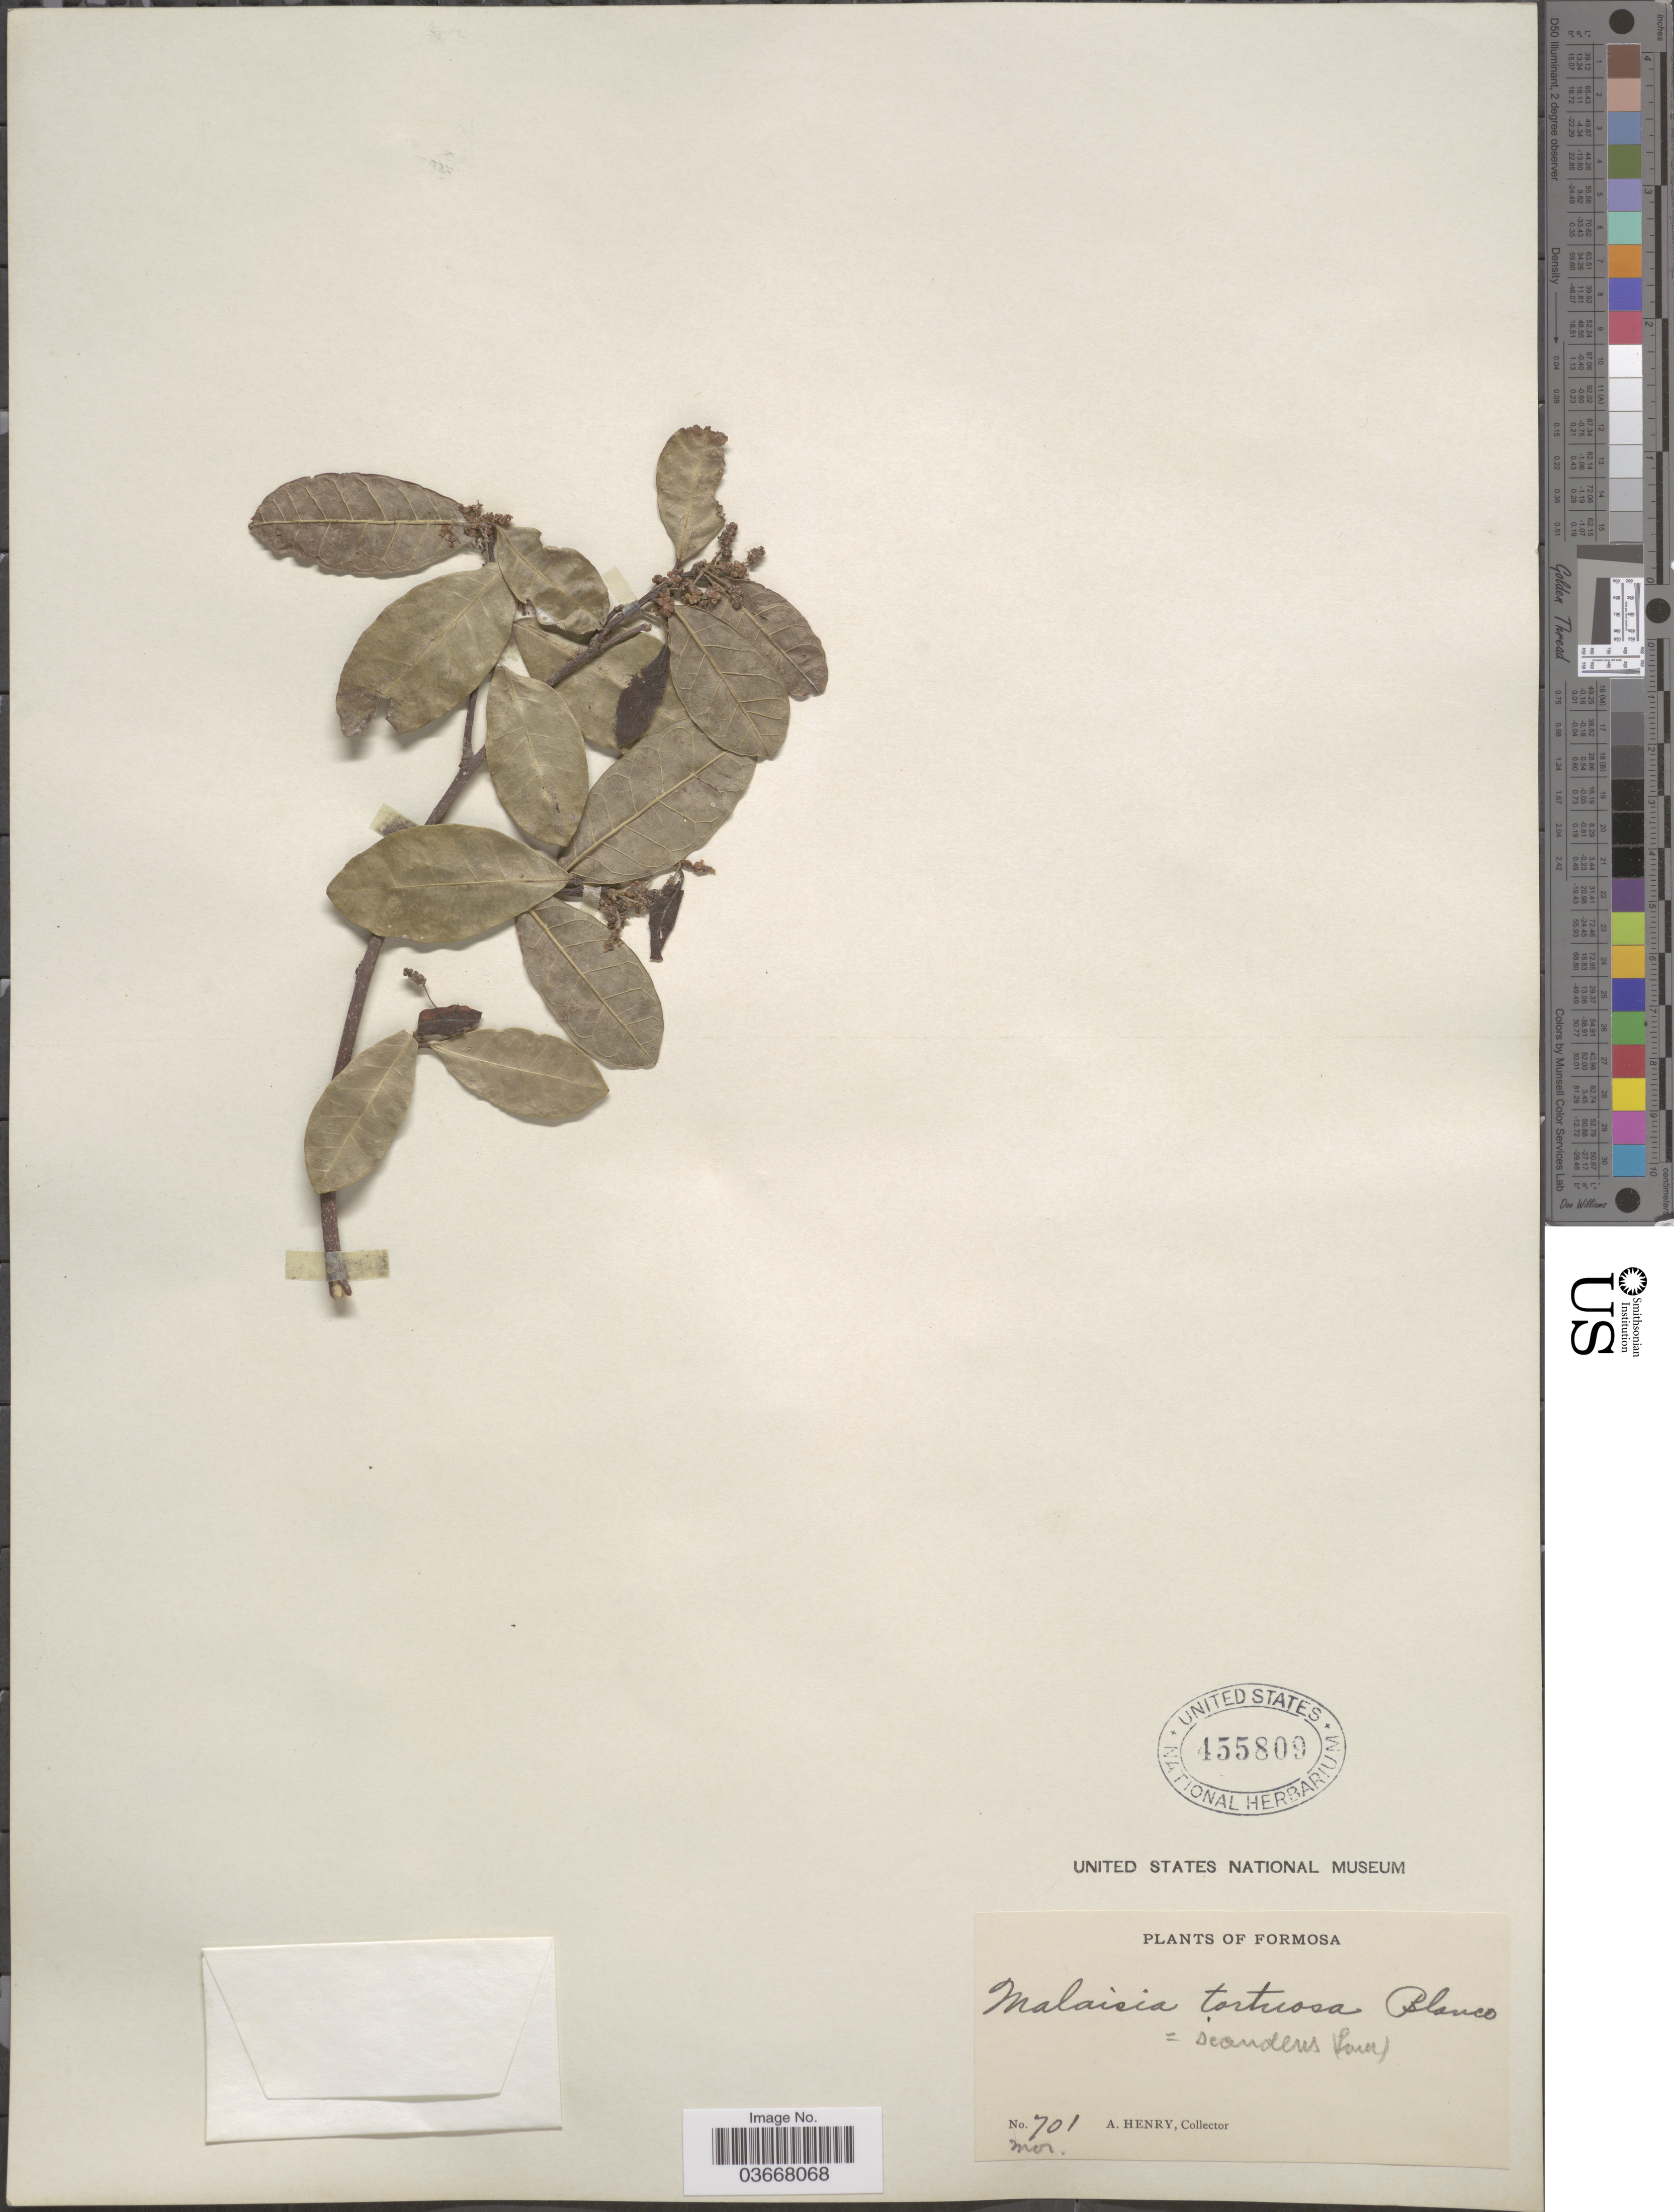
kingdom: Plantae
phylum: Tracheophyta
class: Magnoliopsida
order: Rosales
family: Moraceae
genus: Malaisia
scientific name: Malaisia scandens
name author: (Lour.) Planch.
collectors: A. Henry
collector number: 701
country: Taiwan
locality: Formosa.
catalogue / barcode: US 455809